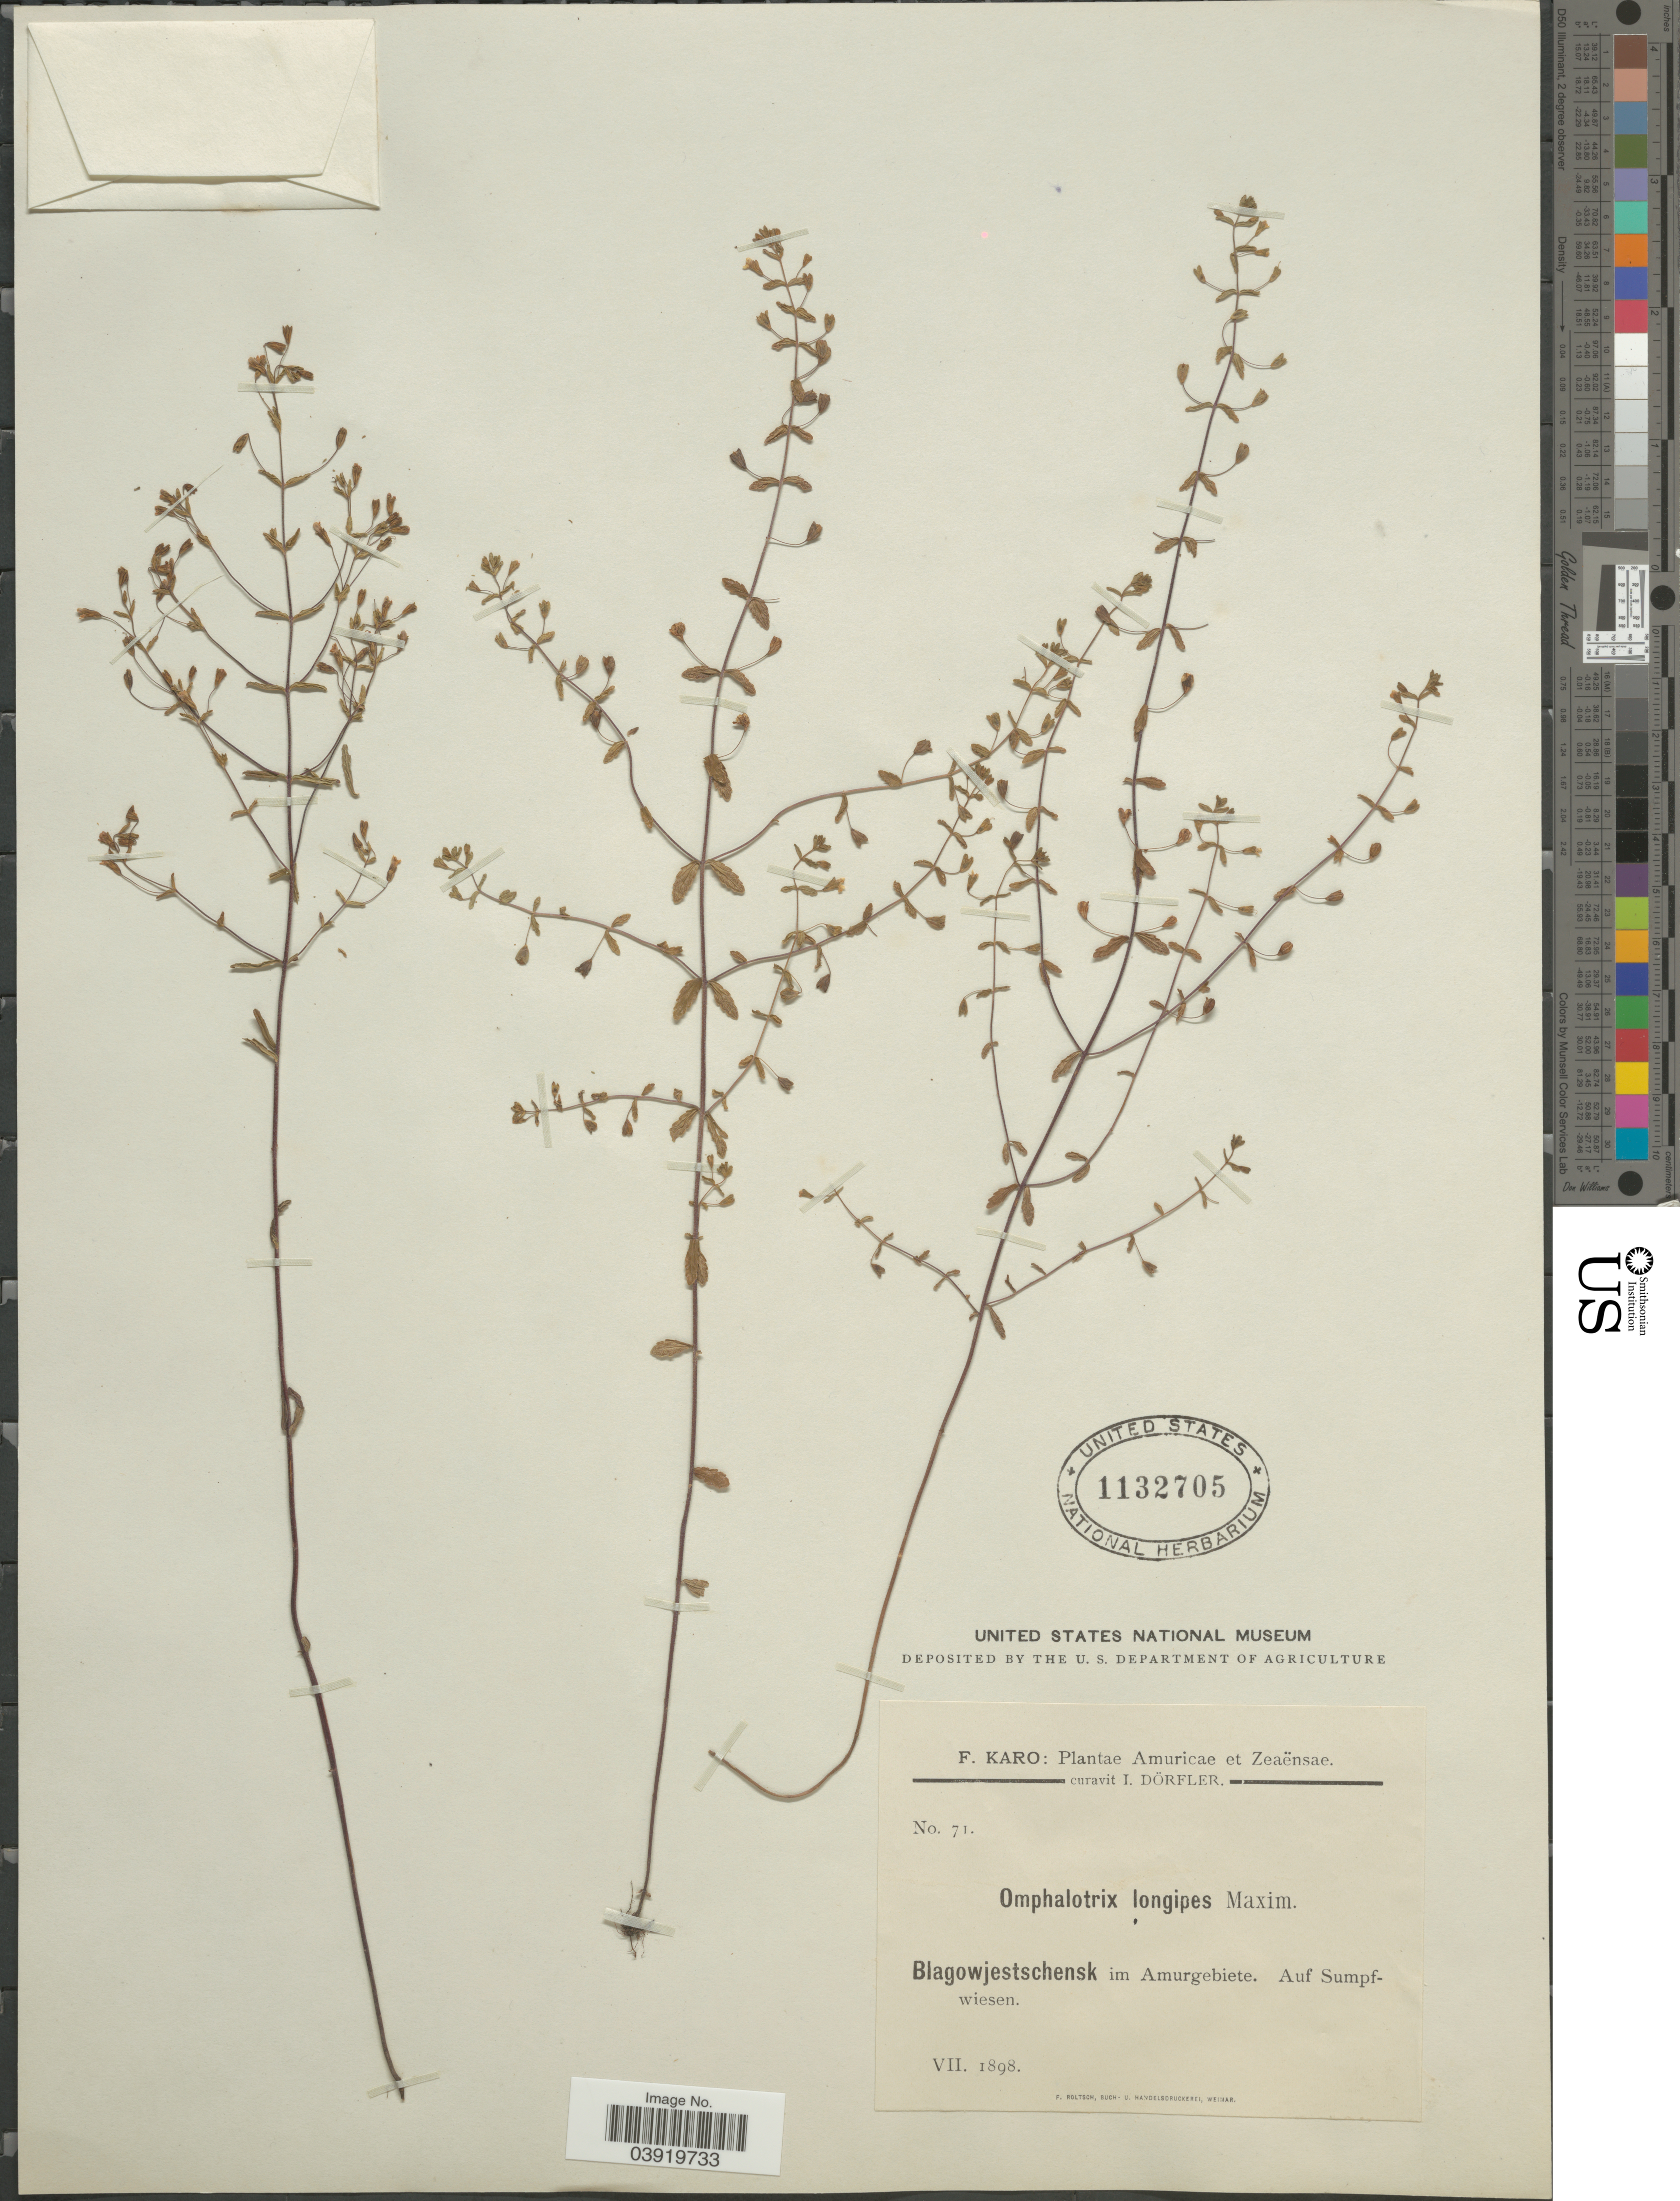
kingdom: Plantae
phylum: Tracheophyta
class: Magnoliopsida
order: Lamiales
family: Orobanchaceae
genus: Omphalotrix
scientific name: Omphalotrix longipes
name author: Maxim.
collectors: F. Karo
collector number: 71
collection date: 1898-07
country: Russian Federation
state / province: Amur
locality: Amuricae et Zeaënsae. Blagowjestschensk im Amurgebiete. Auf Sumpfwiesen.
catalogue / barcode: US 1132705